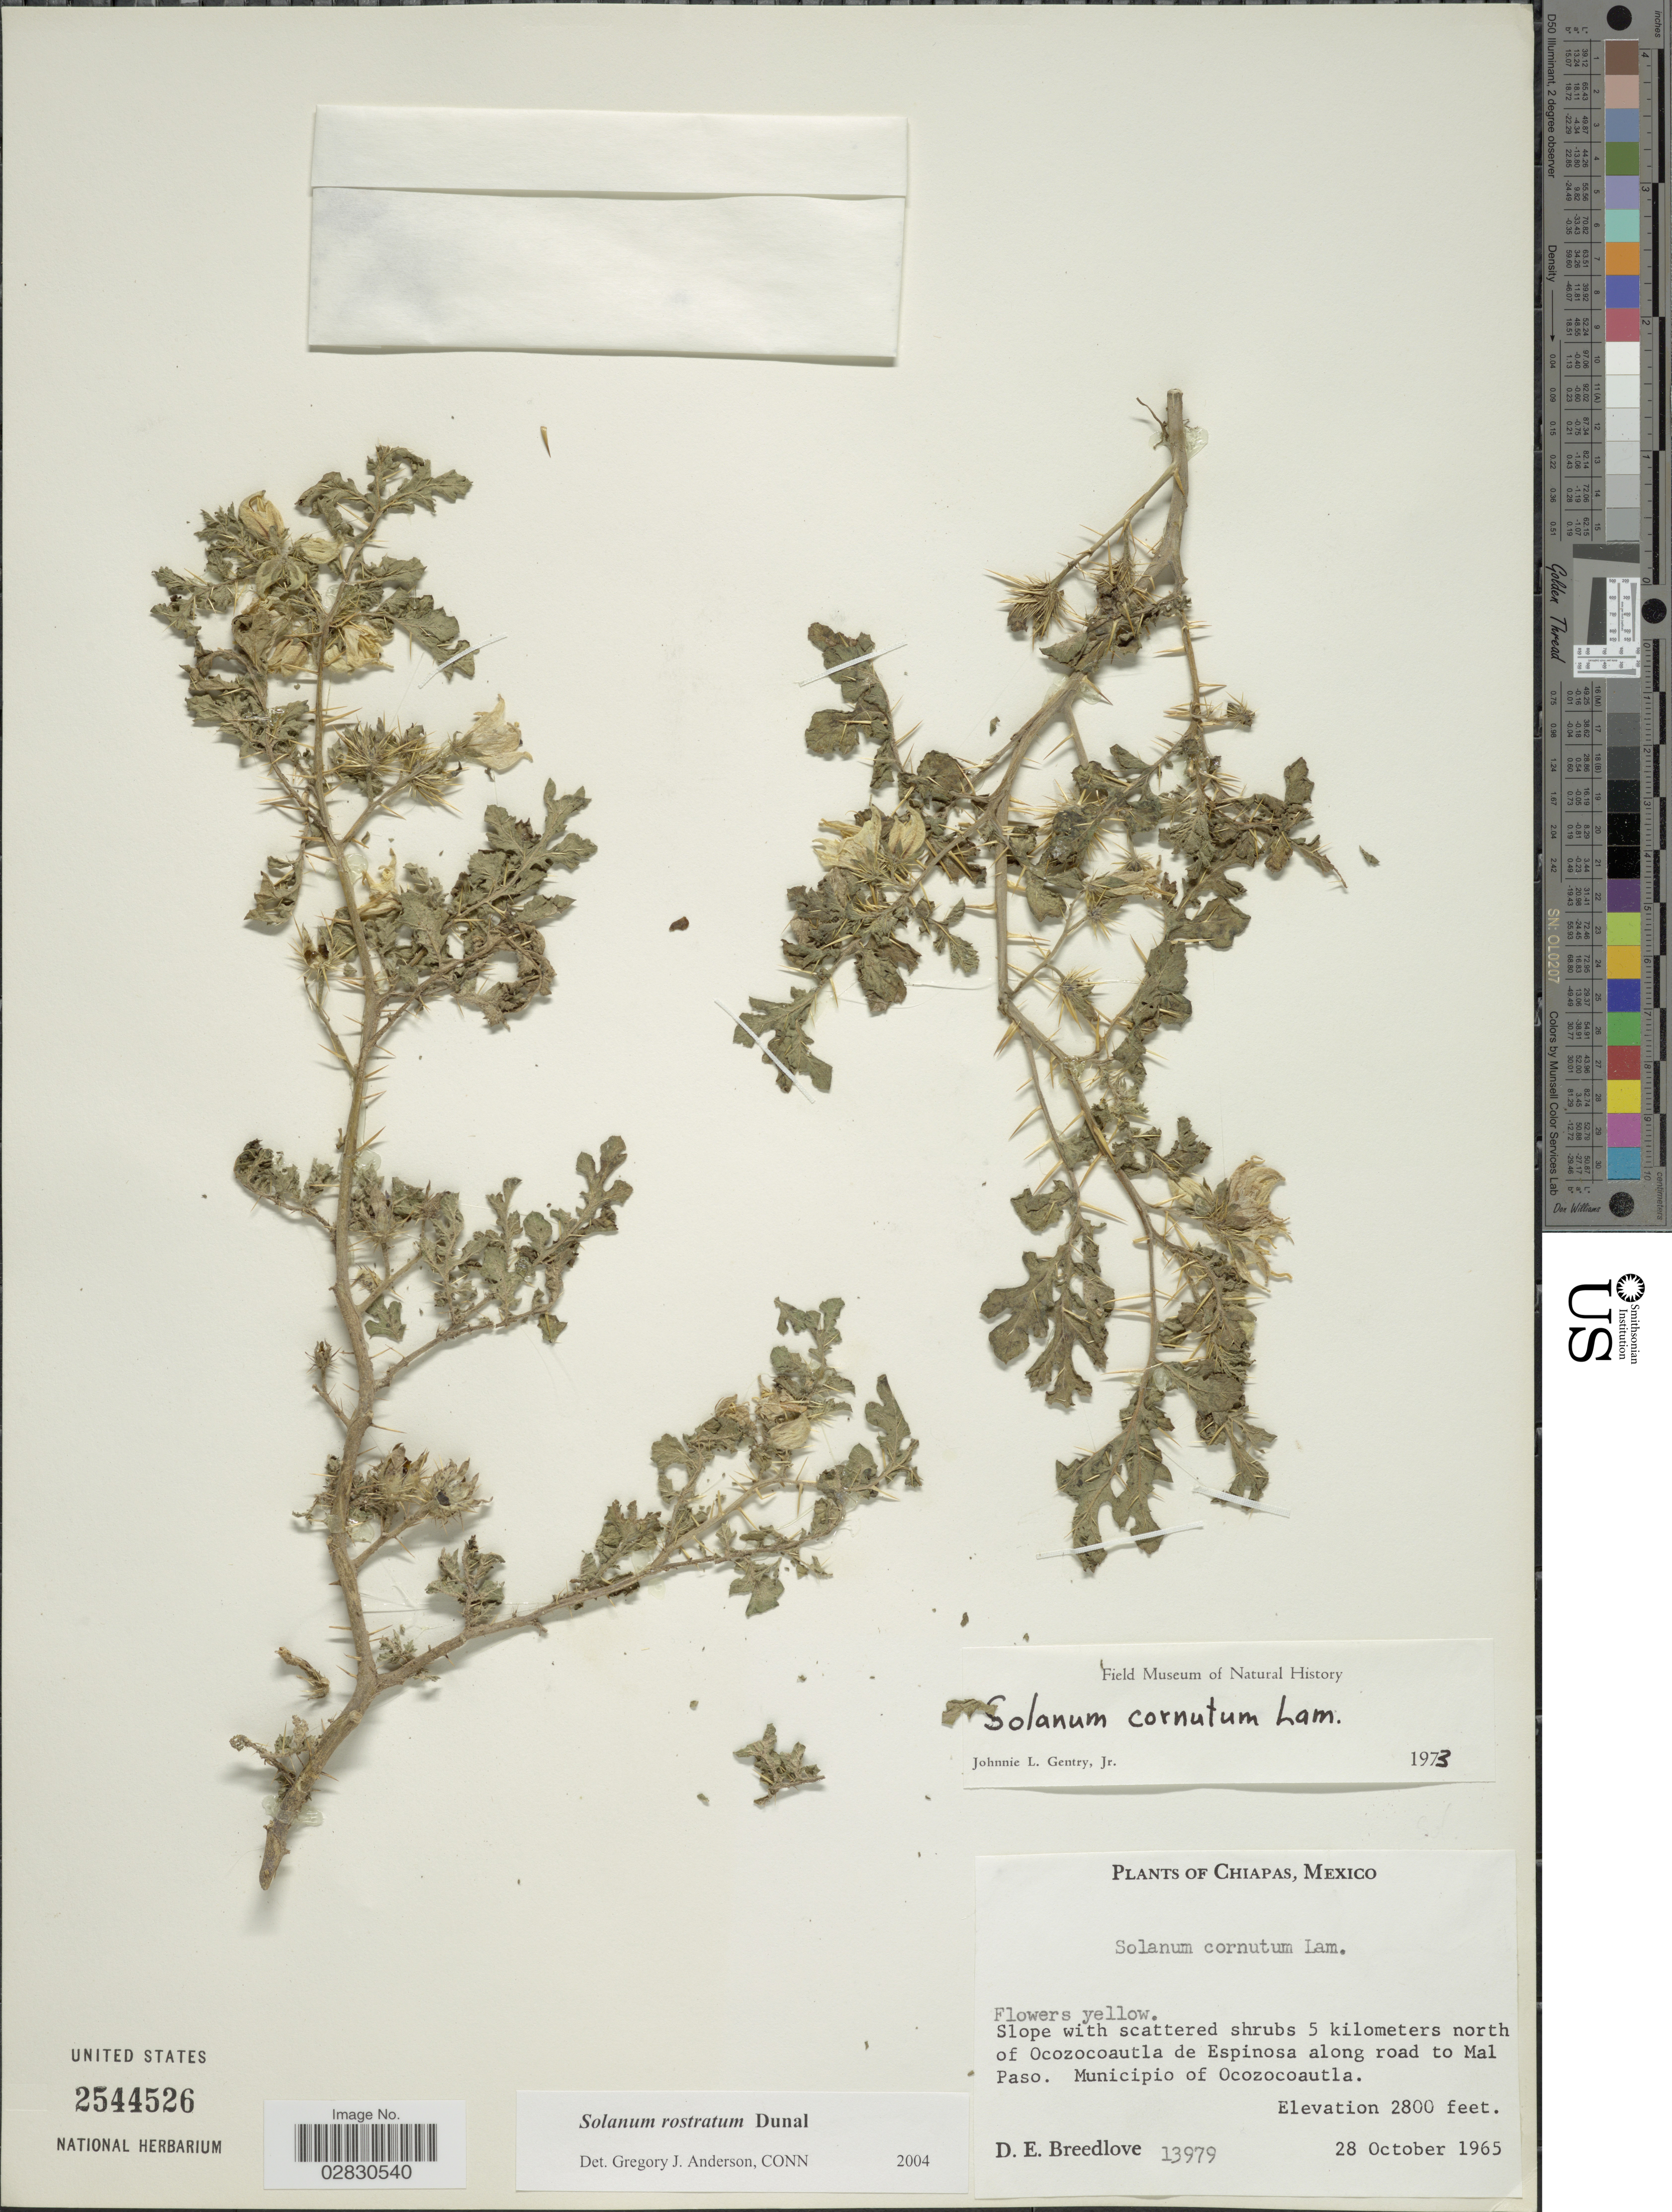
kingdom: Plantae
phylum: Tracheophyta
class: Magnoliopsida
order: Solanales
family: Solanaceae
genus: Solanum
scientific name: Solanum rostratum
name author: Dunal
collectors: D. E. Breedlove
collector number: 13979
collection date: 1965-10-28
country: Mexico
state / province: Chiapas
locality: Slope with scattered shrubs 5 kilometers north of Ocozocoautla de Espinosa along road to Mal Paso. Municipio de Ocozocoautla.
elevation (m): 853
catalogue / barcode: US 2544526